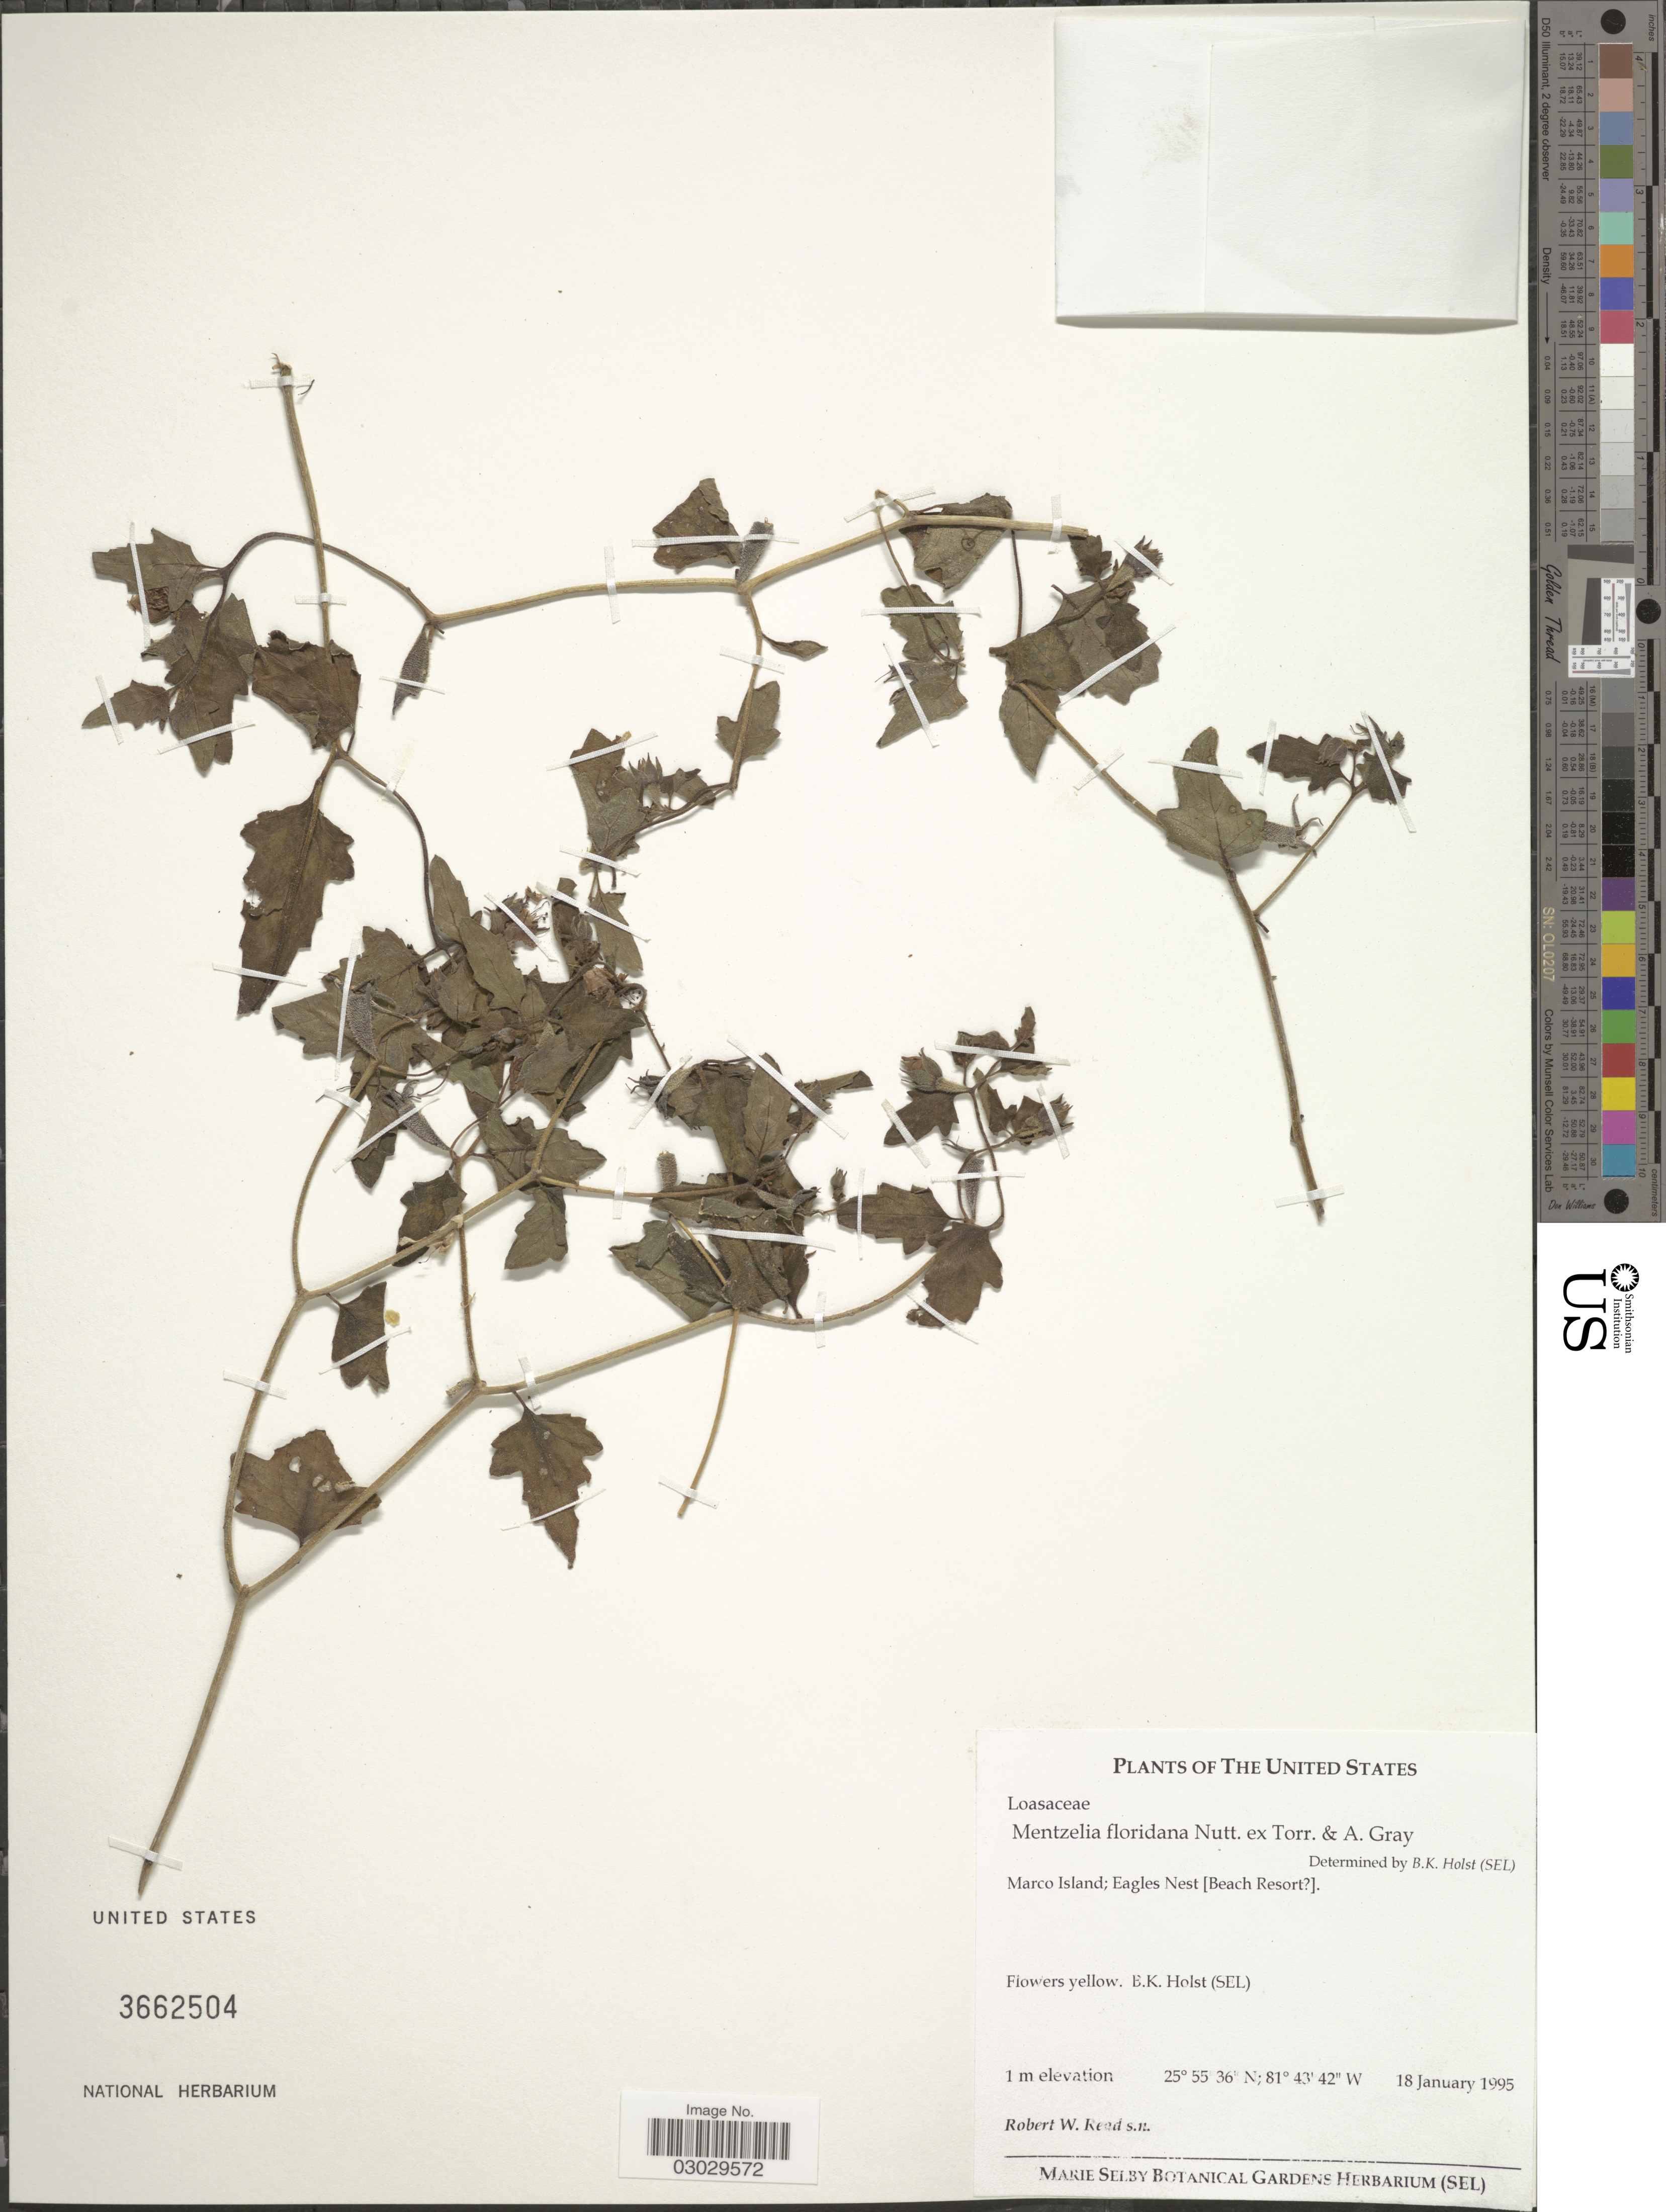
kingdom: Plantae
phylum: Tracheophyta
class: Magnoliopsida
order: Cornales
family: Loasaceae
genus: Mentzelia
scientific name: Mentzelia floridana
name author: Nutt. ex Torr. & A. Gray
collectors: R. W. Read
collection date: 1995-01-18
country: United States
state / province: Florida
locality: Marco Island; Eagles Nest [Beach Resort[unsure placement]].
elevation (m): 1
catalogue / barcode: US 3662504